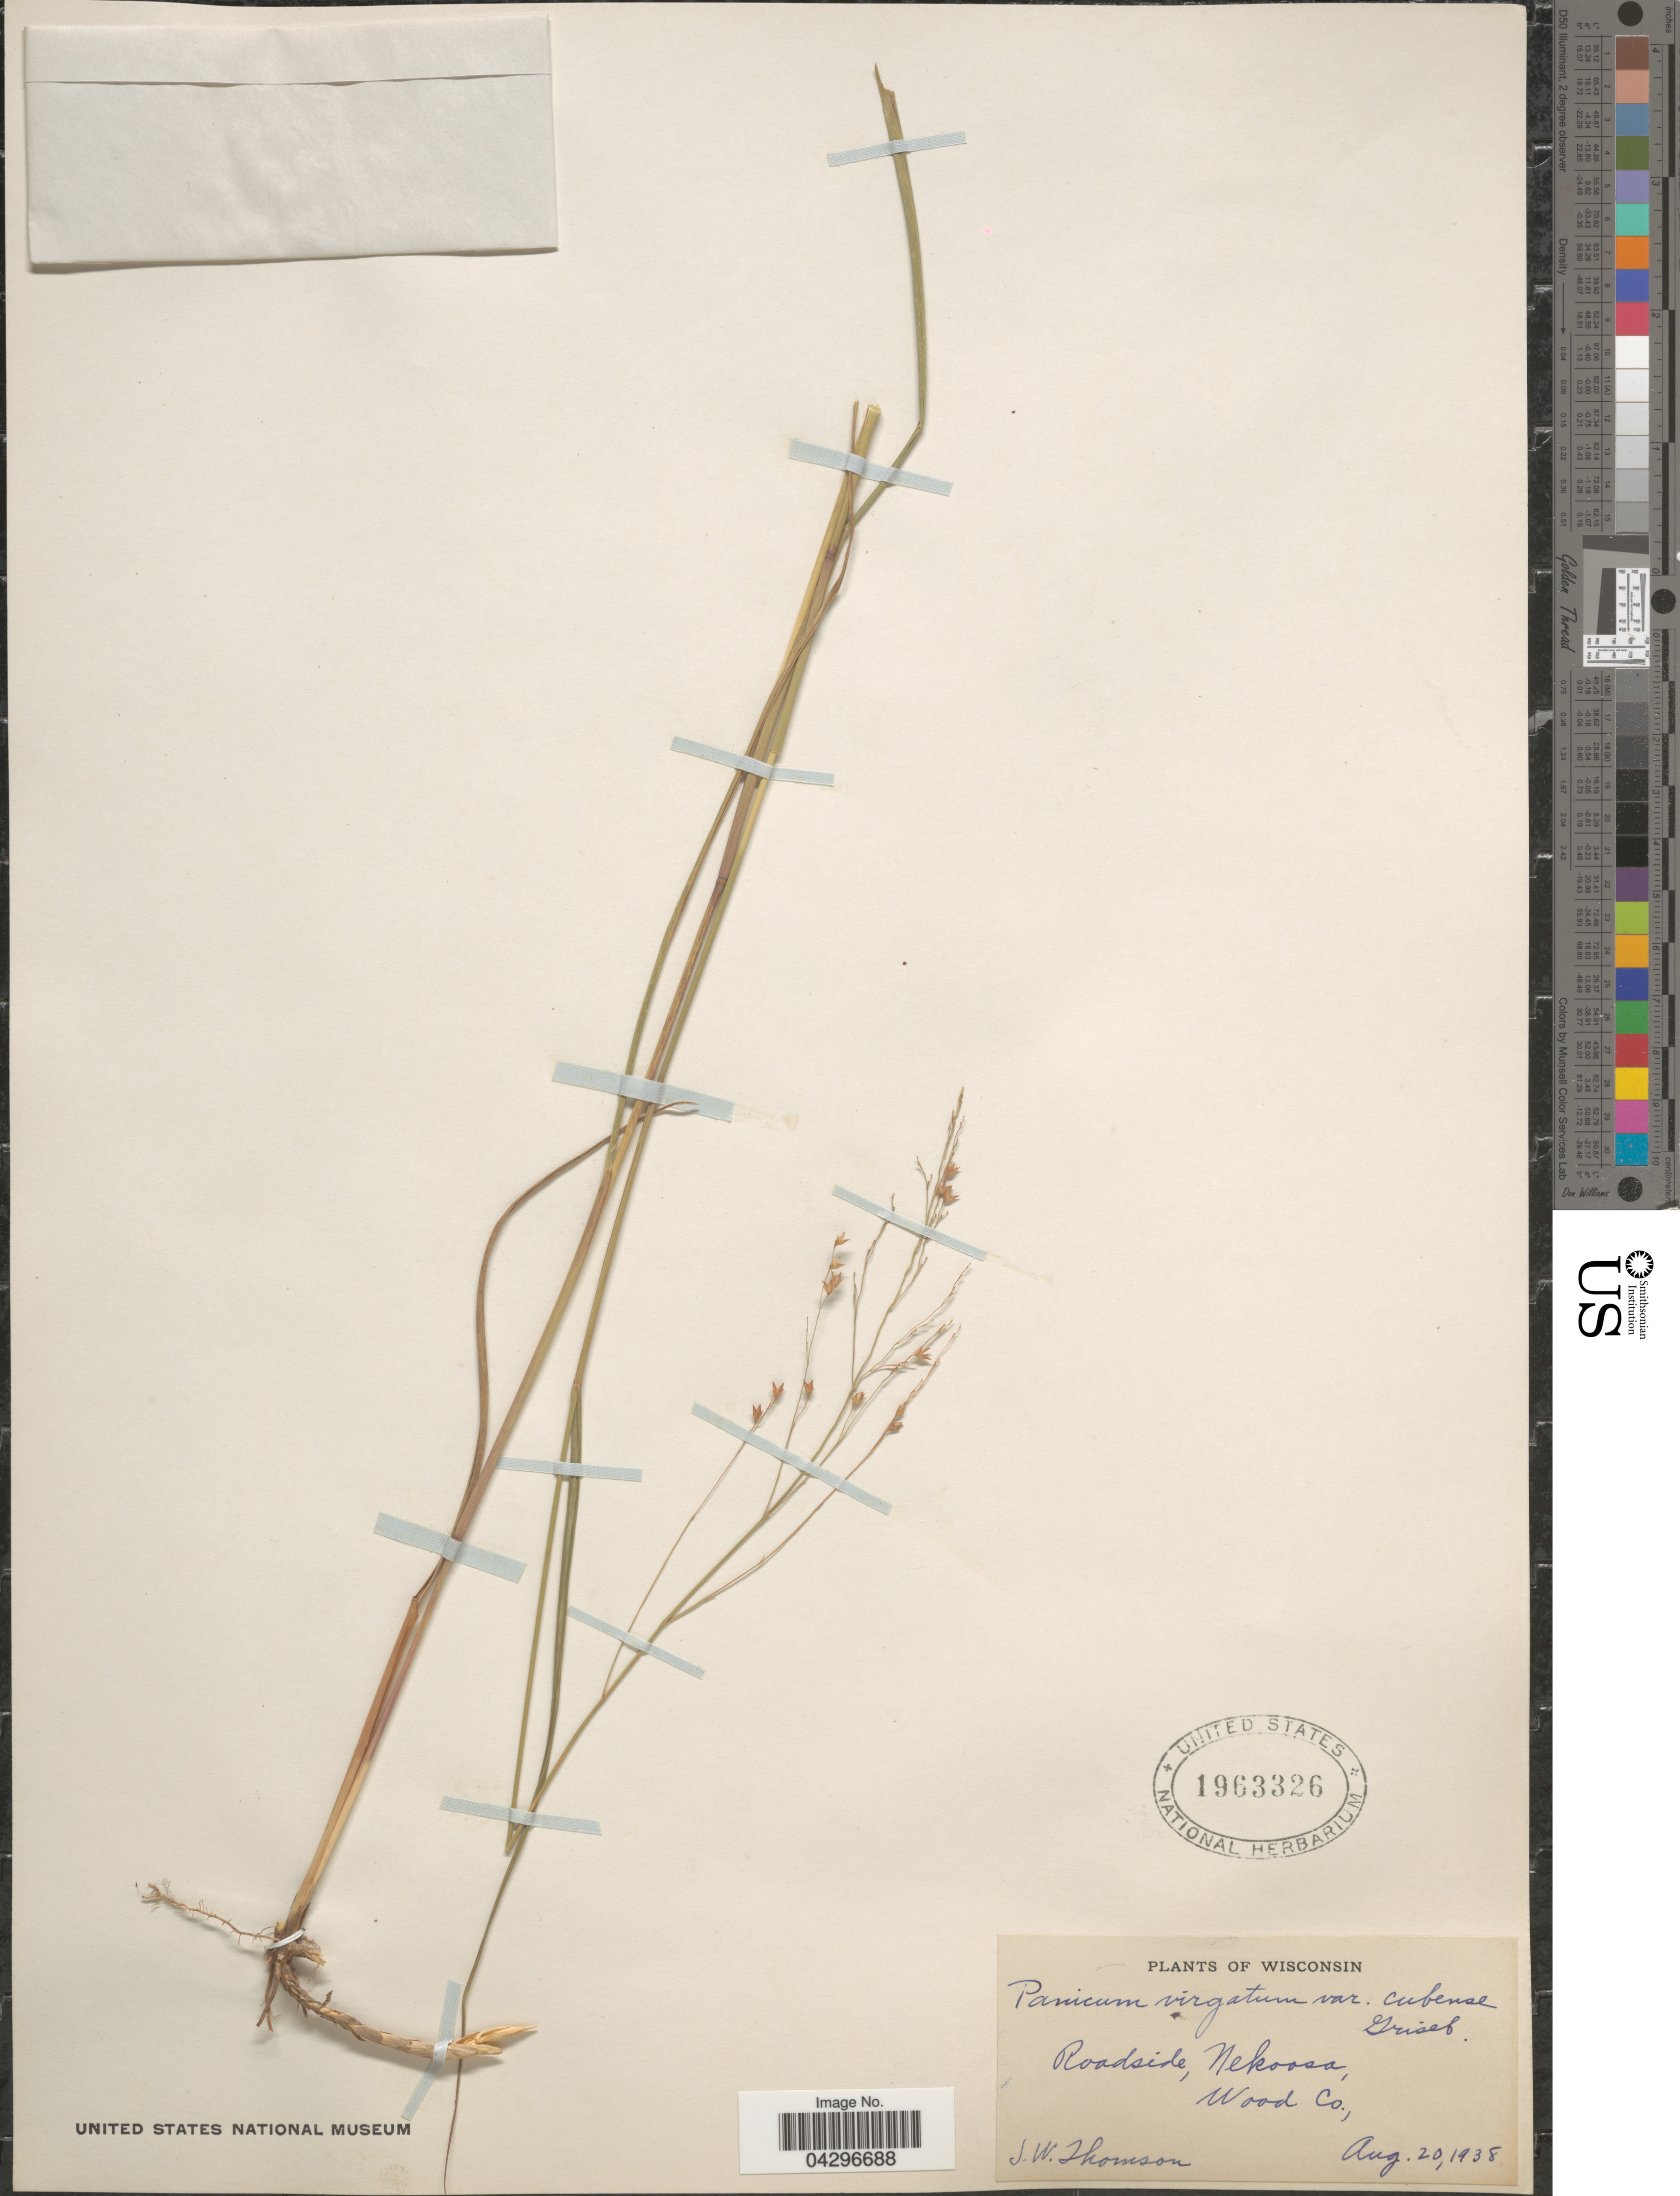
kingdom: Plantae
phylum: Tracheophyta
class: Liliopsida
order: Poales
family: Poaceae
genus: Panicum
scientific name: Panicum virgatum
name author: L.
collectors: J. W. Thomson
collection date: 1938-08-20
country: United States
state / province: Wisconsin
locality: Roadside, Nekoosa, Wood Co.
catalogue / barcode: US 1963326